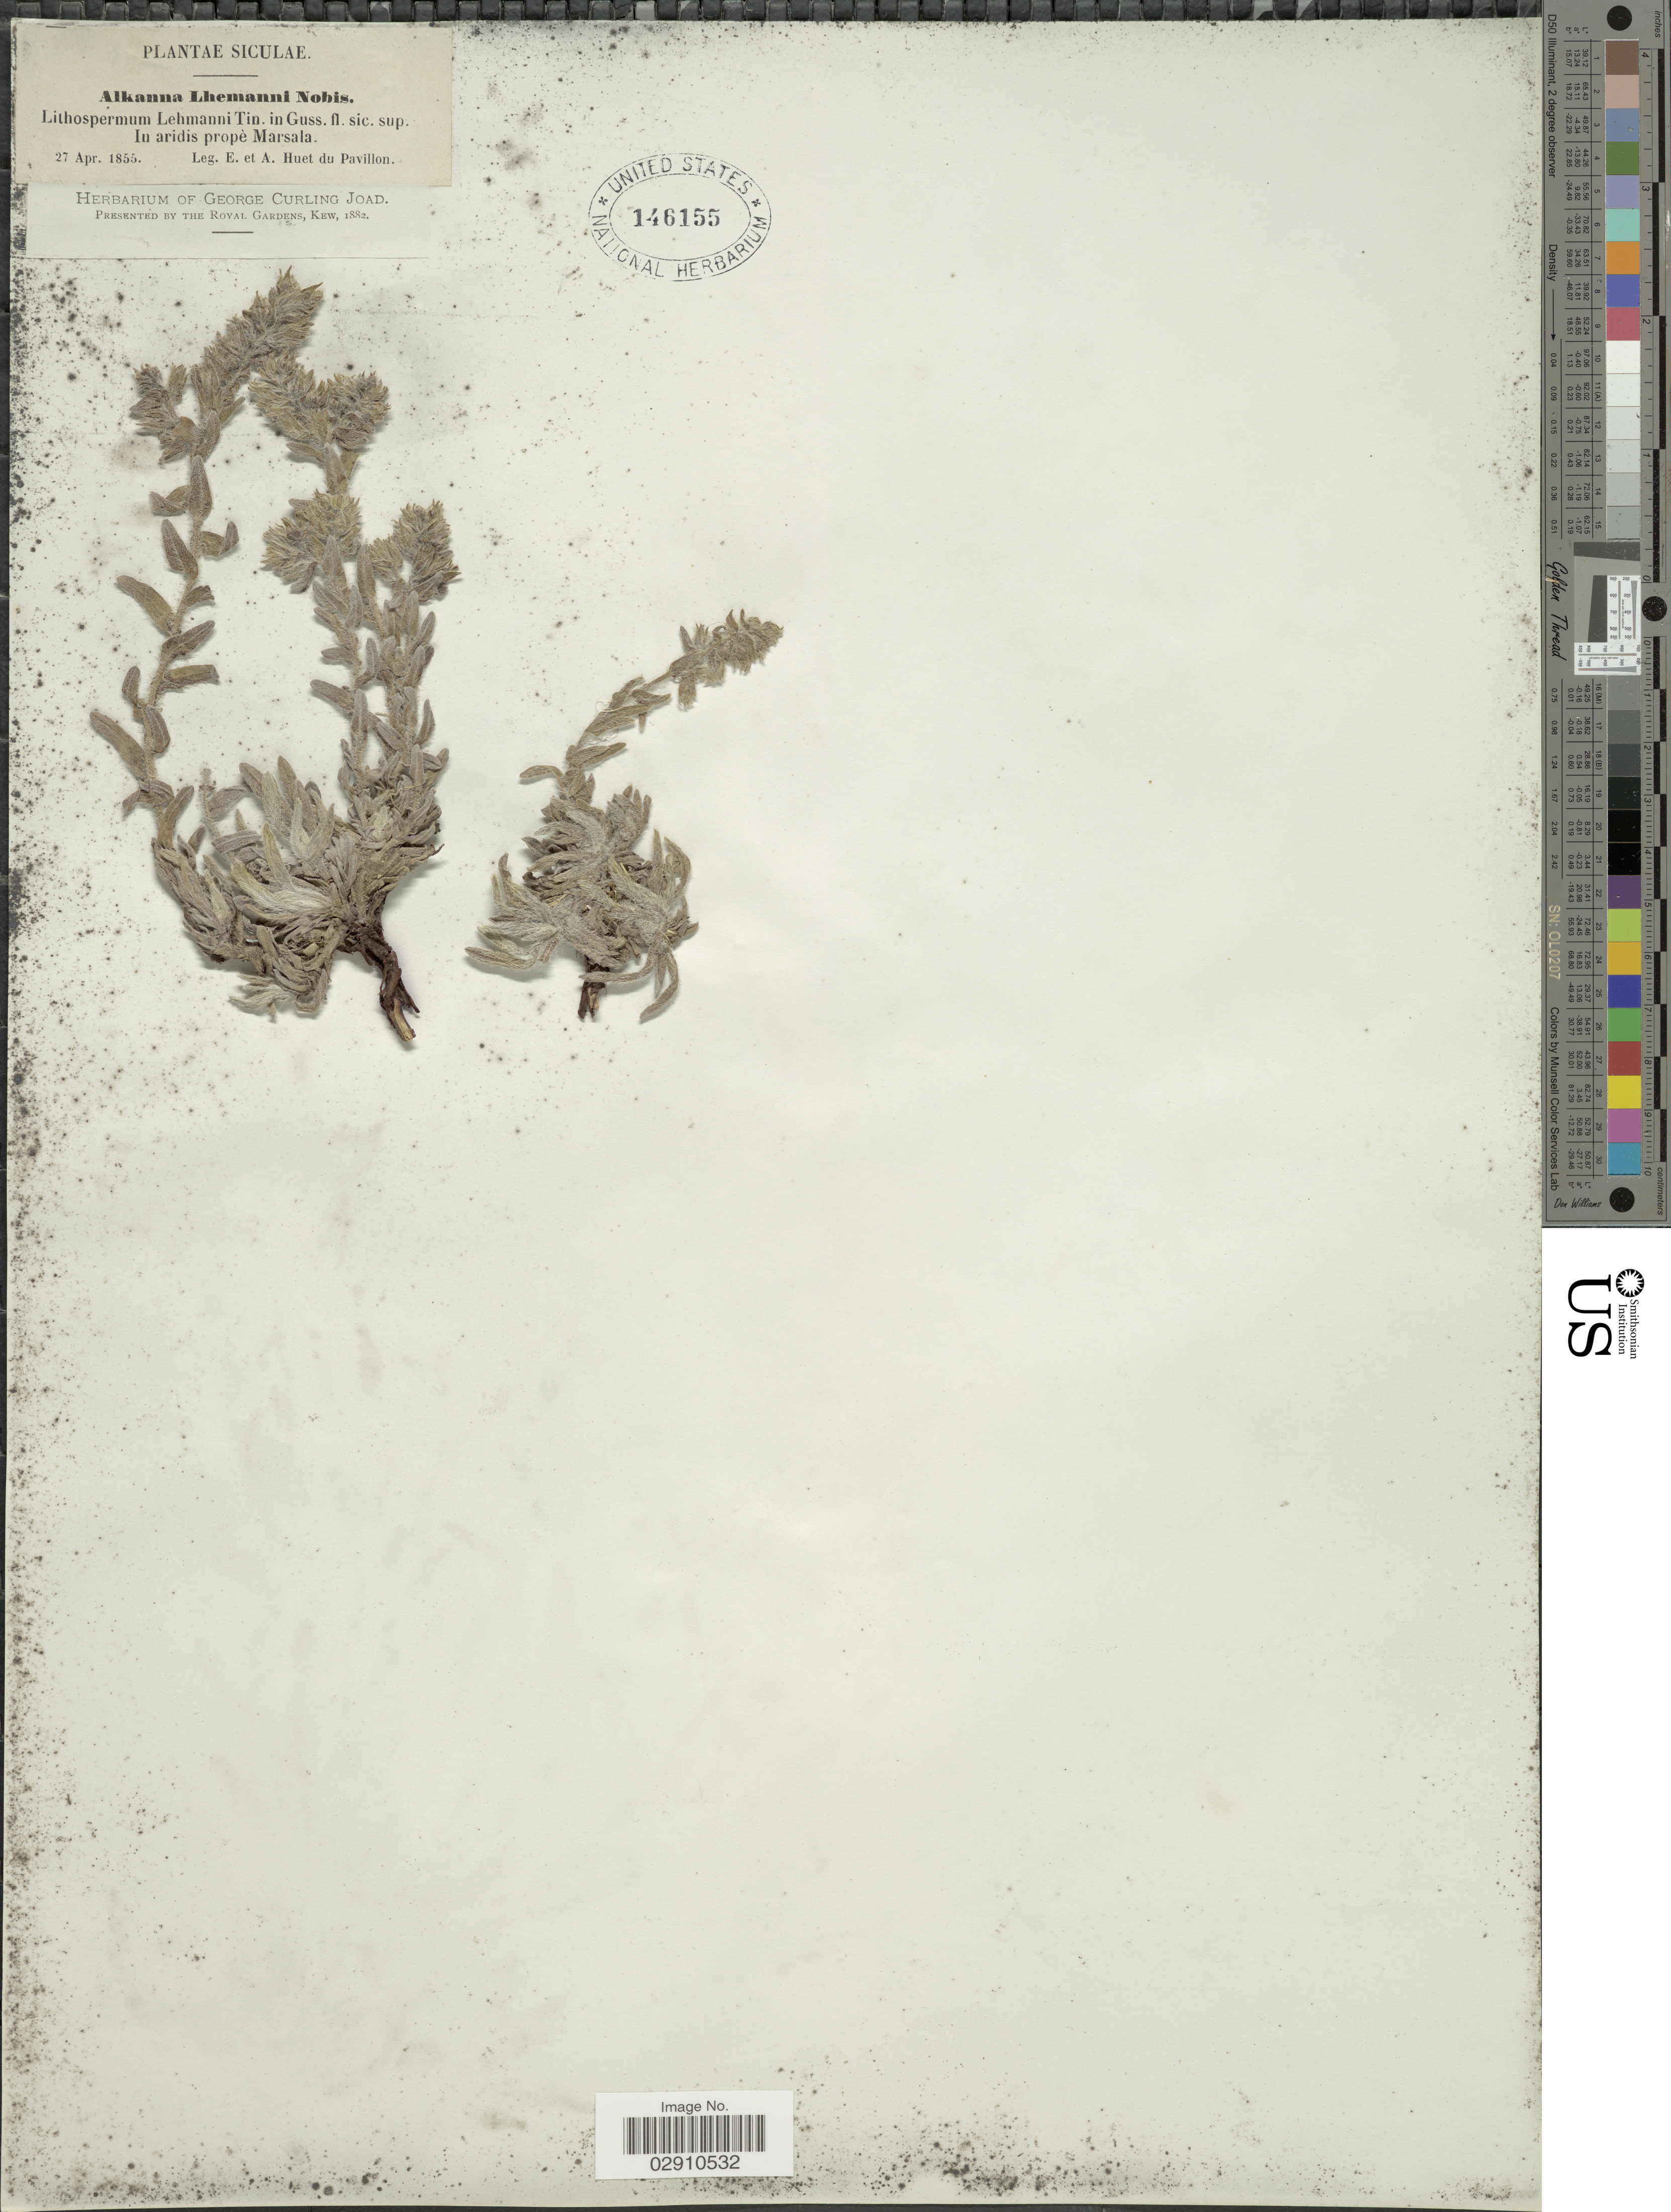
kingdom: Plantae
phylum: Tracheophyta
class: Magnoliopsida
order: Boraginales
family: Boraginaceae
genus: Alkanna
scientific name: Alkanna lehmannii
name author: (Tineo) A. DC.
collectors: E. Huet du Pavillon & A. Huet du Pavillon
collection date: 1855-04-27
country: Italy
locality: Siculae. In aridis propè Marsala.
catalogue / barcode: US 146155